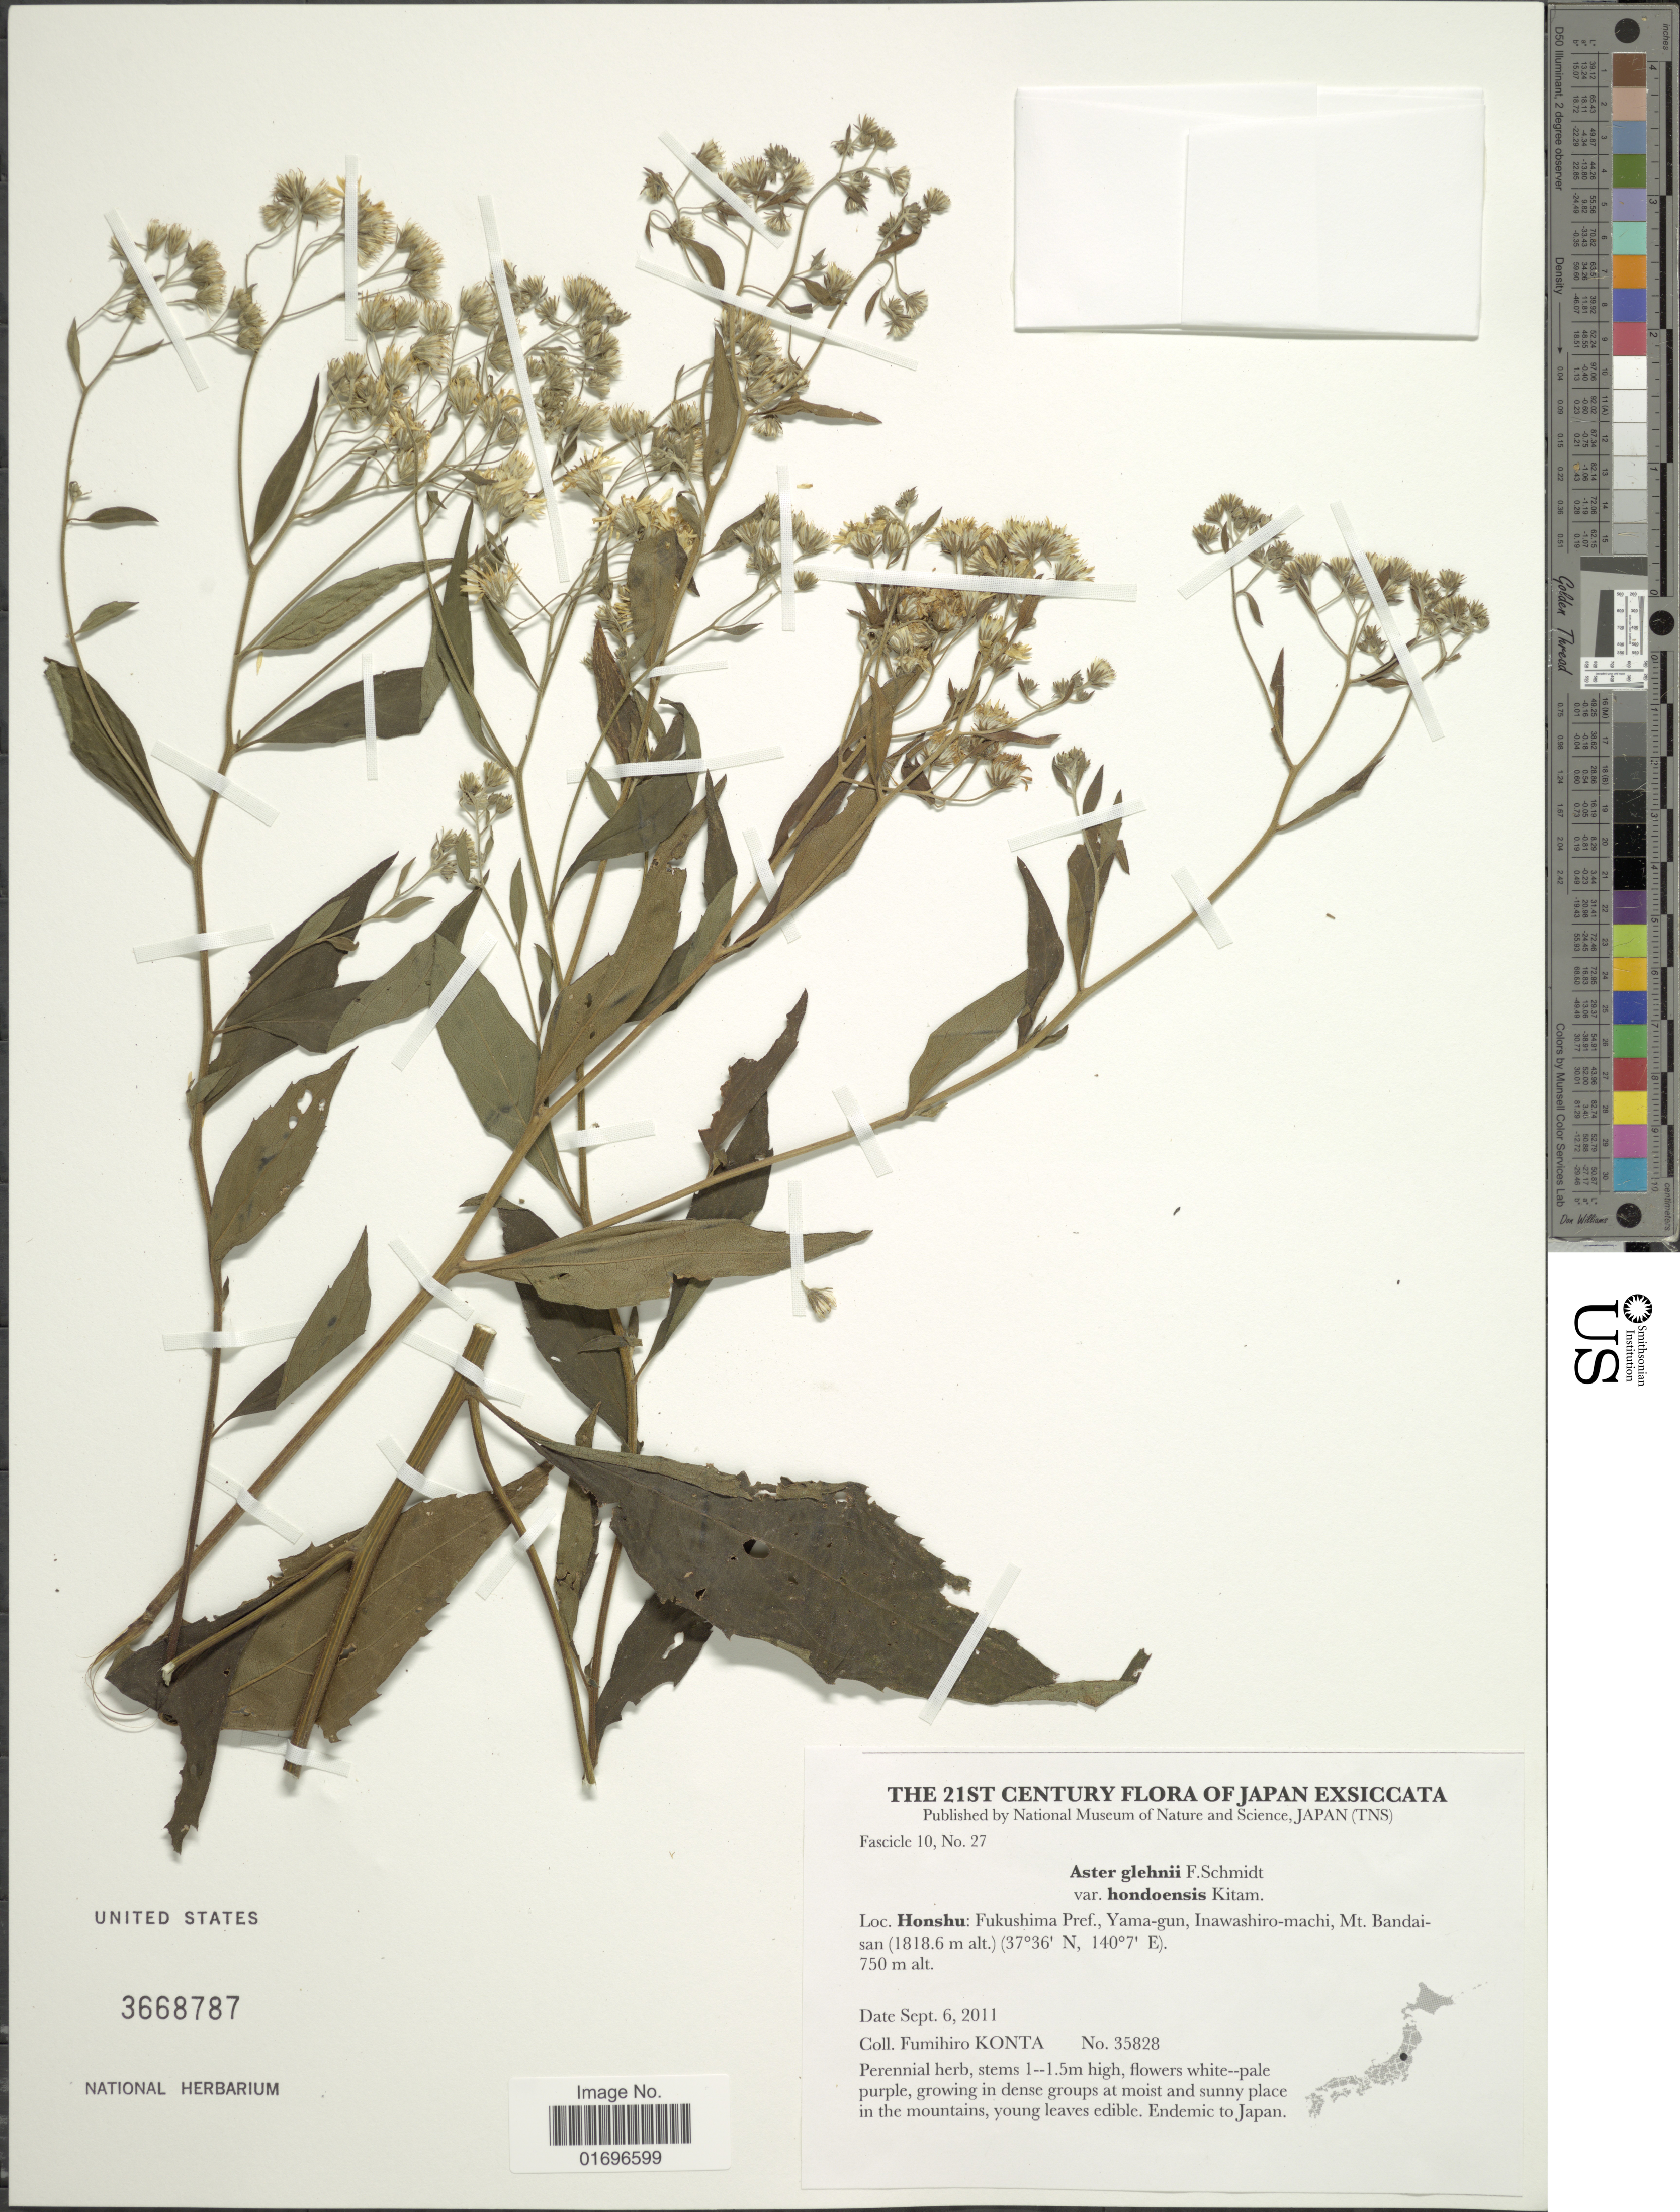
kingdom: Plantae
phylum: Tracheophyta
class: Magnoliopsida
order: Asterales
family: Asteraceae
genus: Aster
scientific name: Aster glehnii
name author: F. Schmidt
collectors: F. Konta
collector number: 35828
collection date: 2011-09-06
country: Japan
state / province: Hukusima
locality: Honshu: Fukushima Pref., Yama-gun, Inawashiro-machi, Mt. Bandaisan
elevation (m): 750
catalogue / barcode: US 3668787